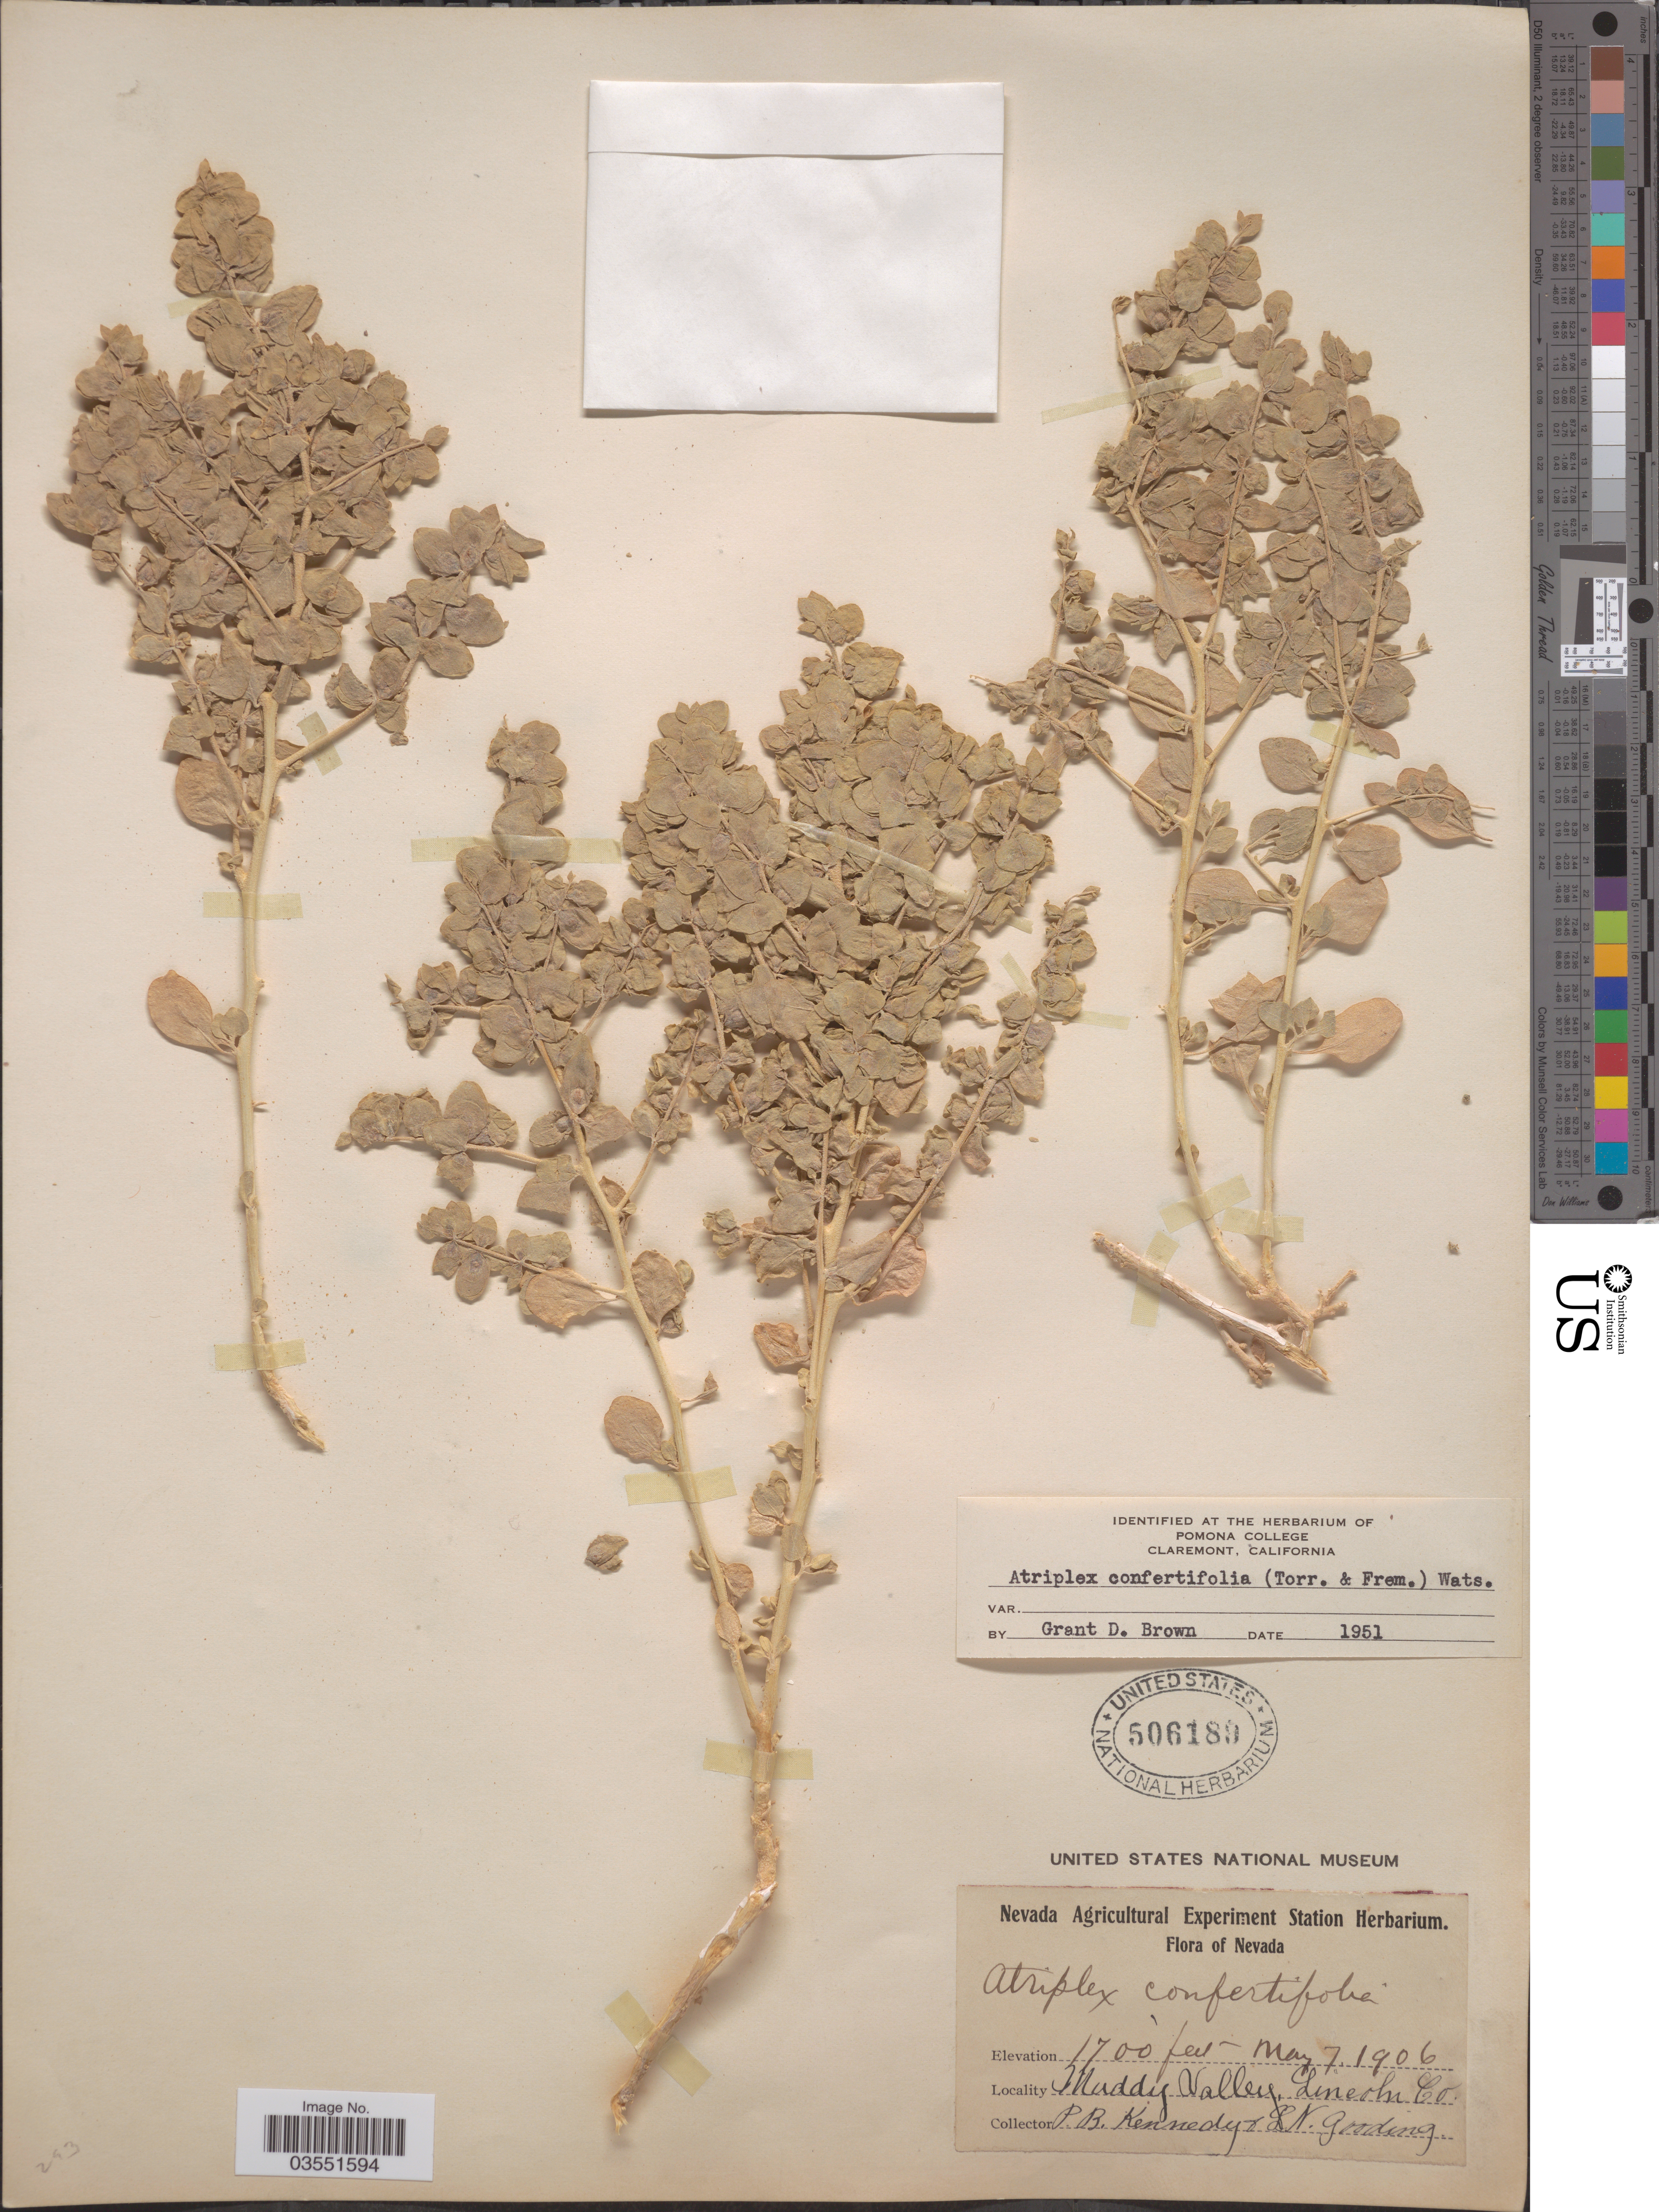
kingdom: Plantae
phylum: Tracheophyta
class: Magnoliopsida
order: Caryophyllales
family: Amaranthaceae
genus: Atriplex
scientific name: Atriplex confertifolia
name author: (Torr. & Frém.) S. Watson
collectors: P. B. Kennedy & L. Gooding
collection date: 1906-05-07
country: United States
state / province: Nevada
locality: Muddy Valley, Lincoln Co.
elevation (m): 518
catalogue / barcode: US 506180